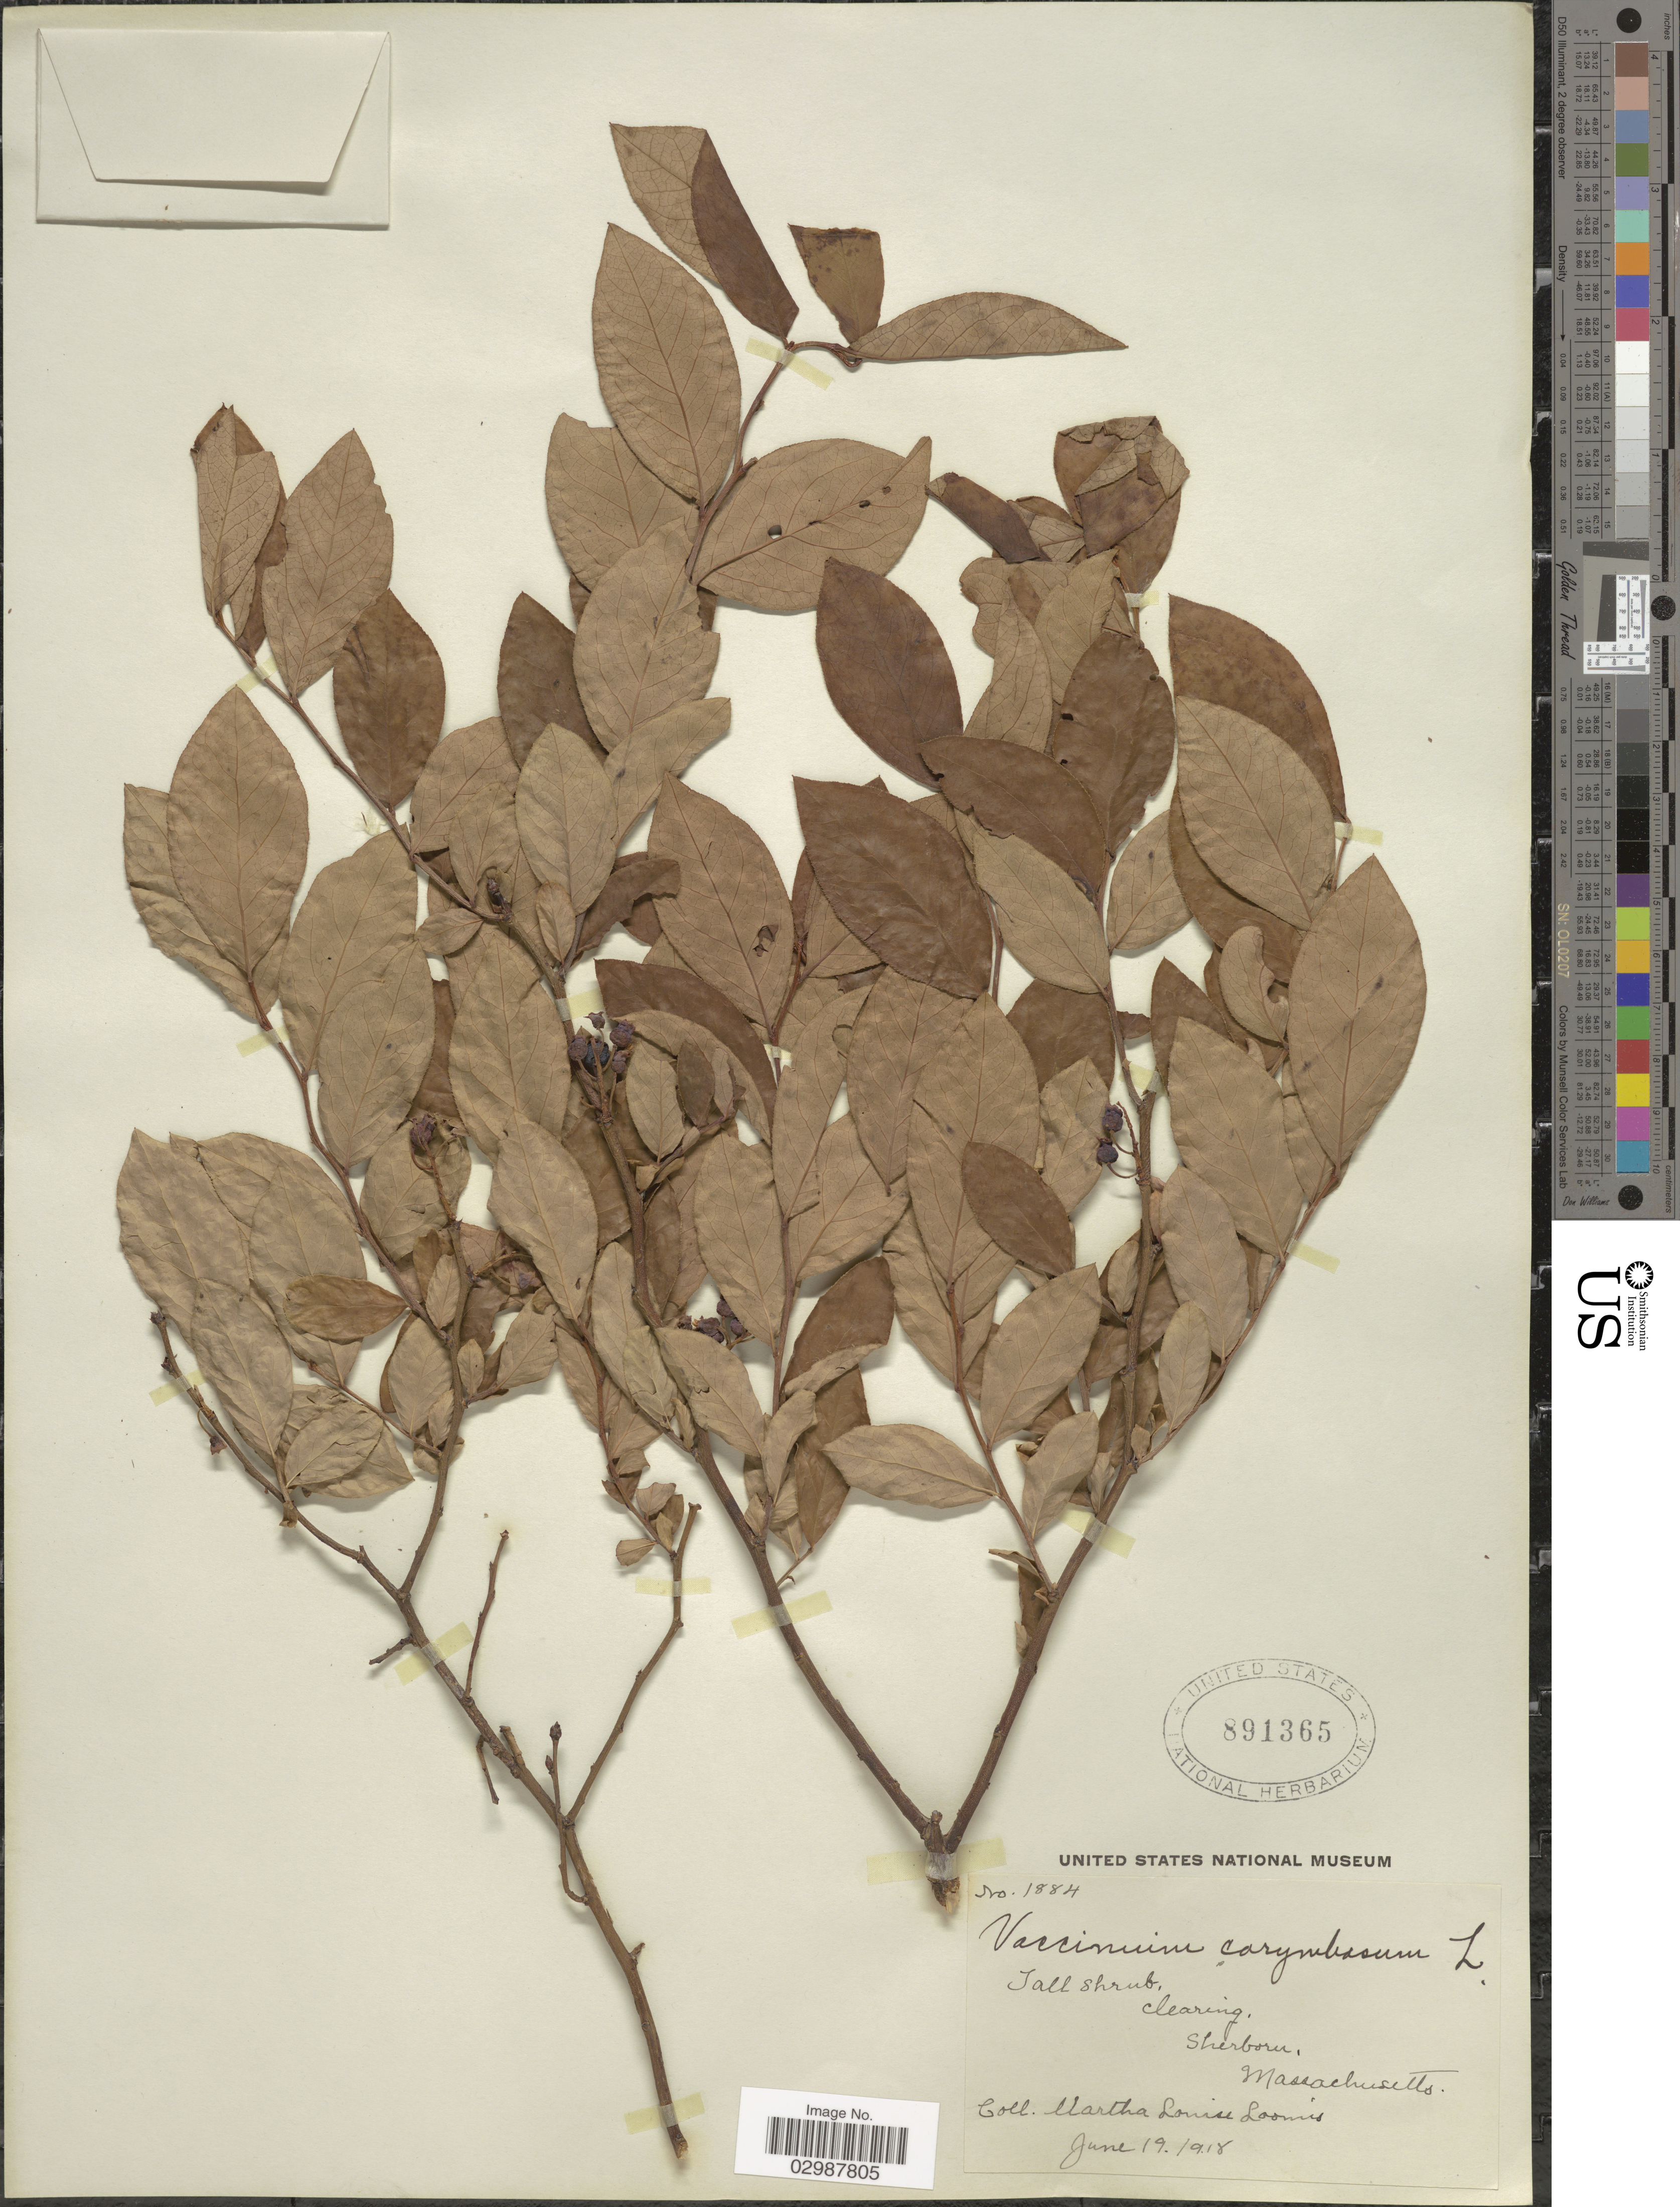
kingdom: Plantae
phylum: Tracheophyta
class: Magnoliopsida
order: Ericales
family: Ericaceae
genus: Vaccinium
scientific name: Vaccinium corymbosum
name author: L.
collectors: M. L. Loomis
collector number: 1884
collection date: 1918-06-19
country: United States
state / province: Massachusetts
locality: Sherborn.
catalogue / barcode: US 891365